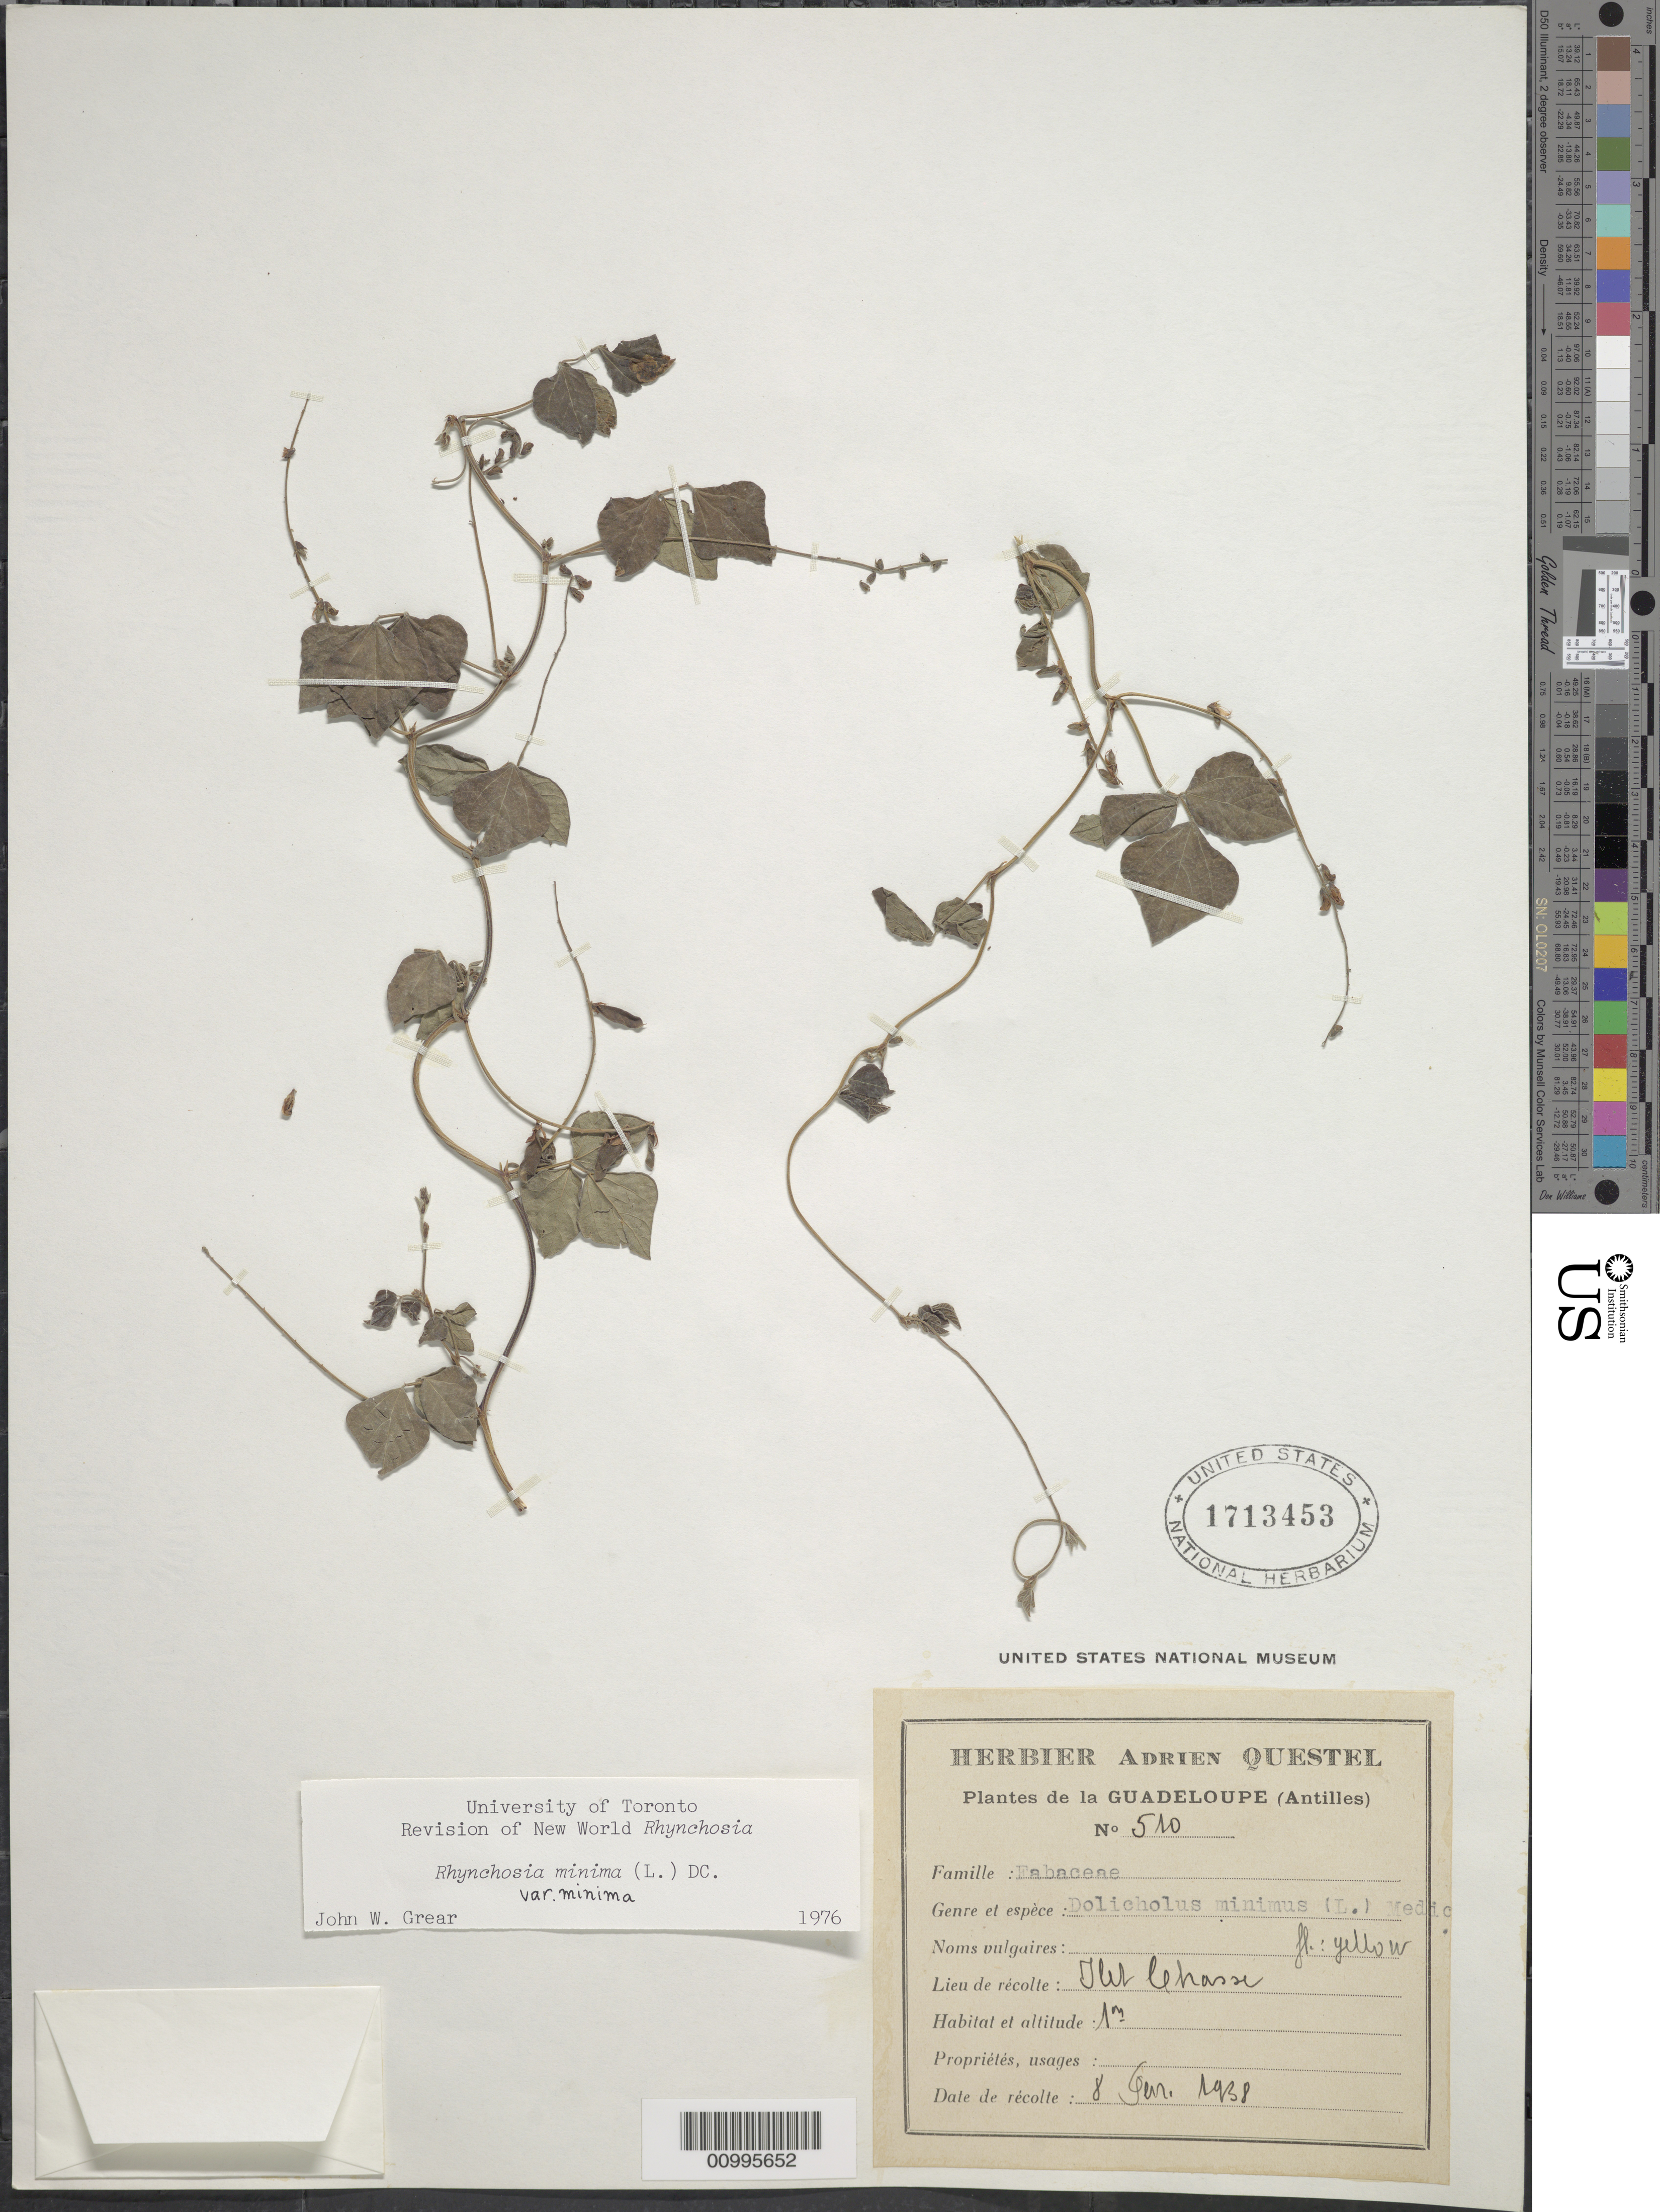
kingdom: Plantae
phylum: Tracheophyta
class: Magnoliopsida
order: Fabales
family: Fabaceae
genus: Rhynchosia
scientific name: Rhynchosia minima var. minima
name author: (L.) DC.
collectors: A. Questel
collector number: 510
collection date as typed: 08 Feb 1938 or 08 Jun 1938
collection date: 1938-02-08 or 1938-06-08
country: Guadeloupe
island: Basse Terre [Guadeloupe]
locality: Antilles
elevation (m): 1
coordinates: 0 N, 0 E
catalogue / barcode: US 1713453